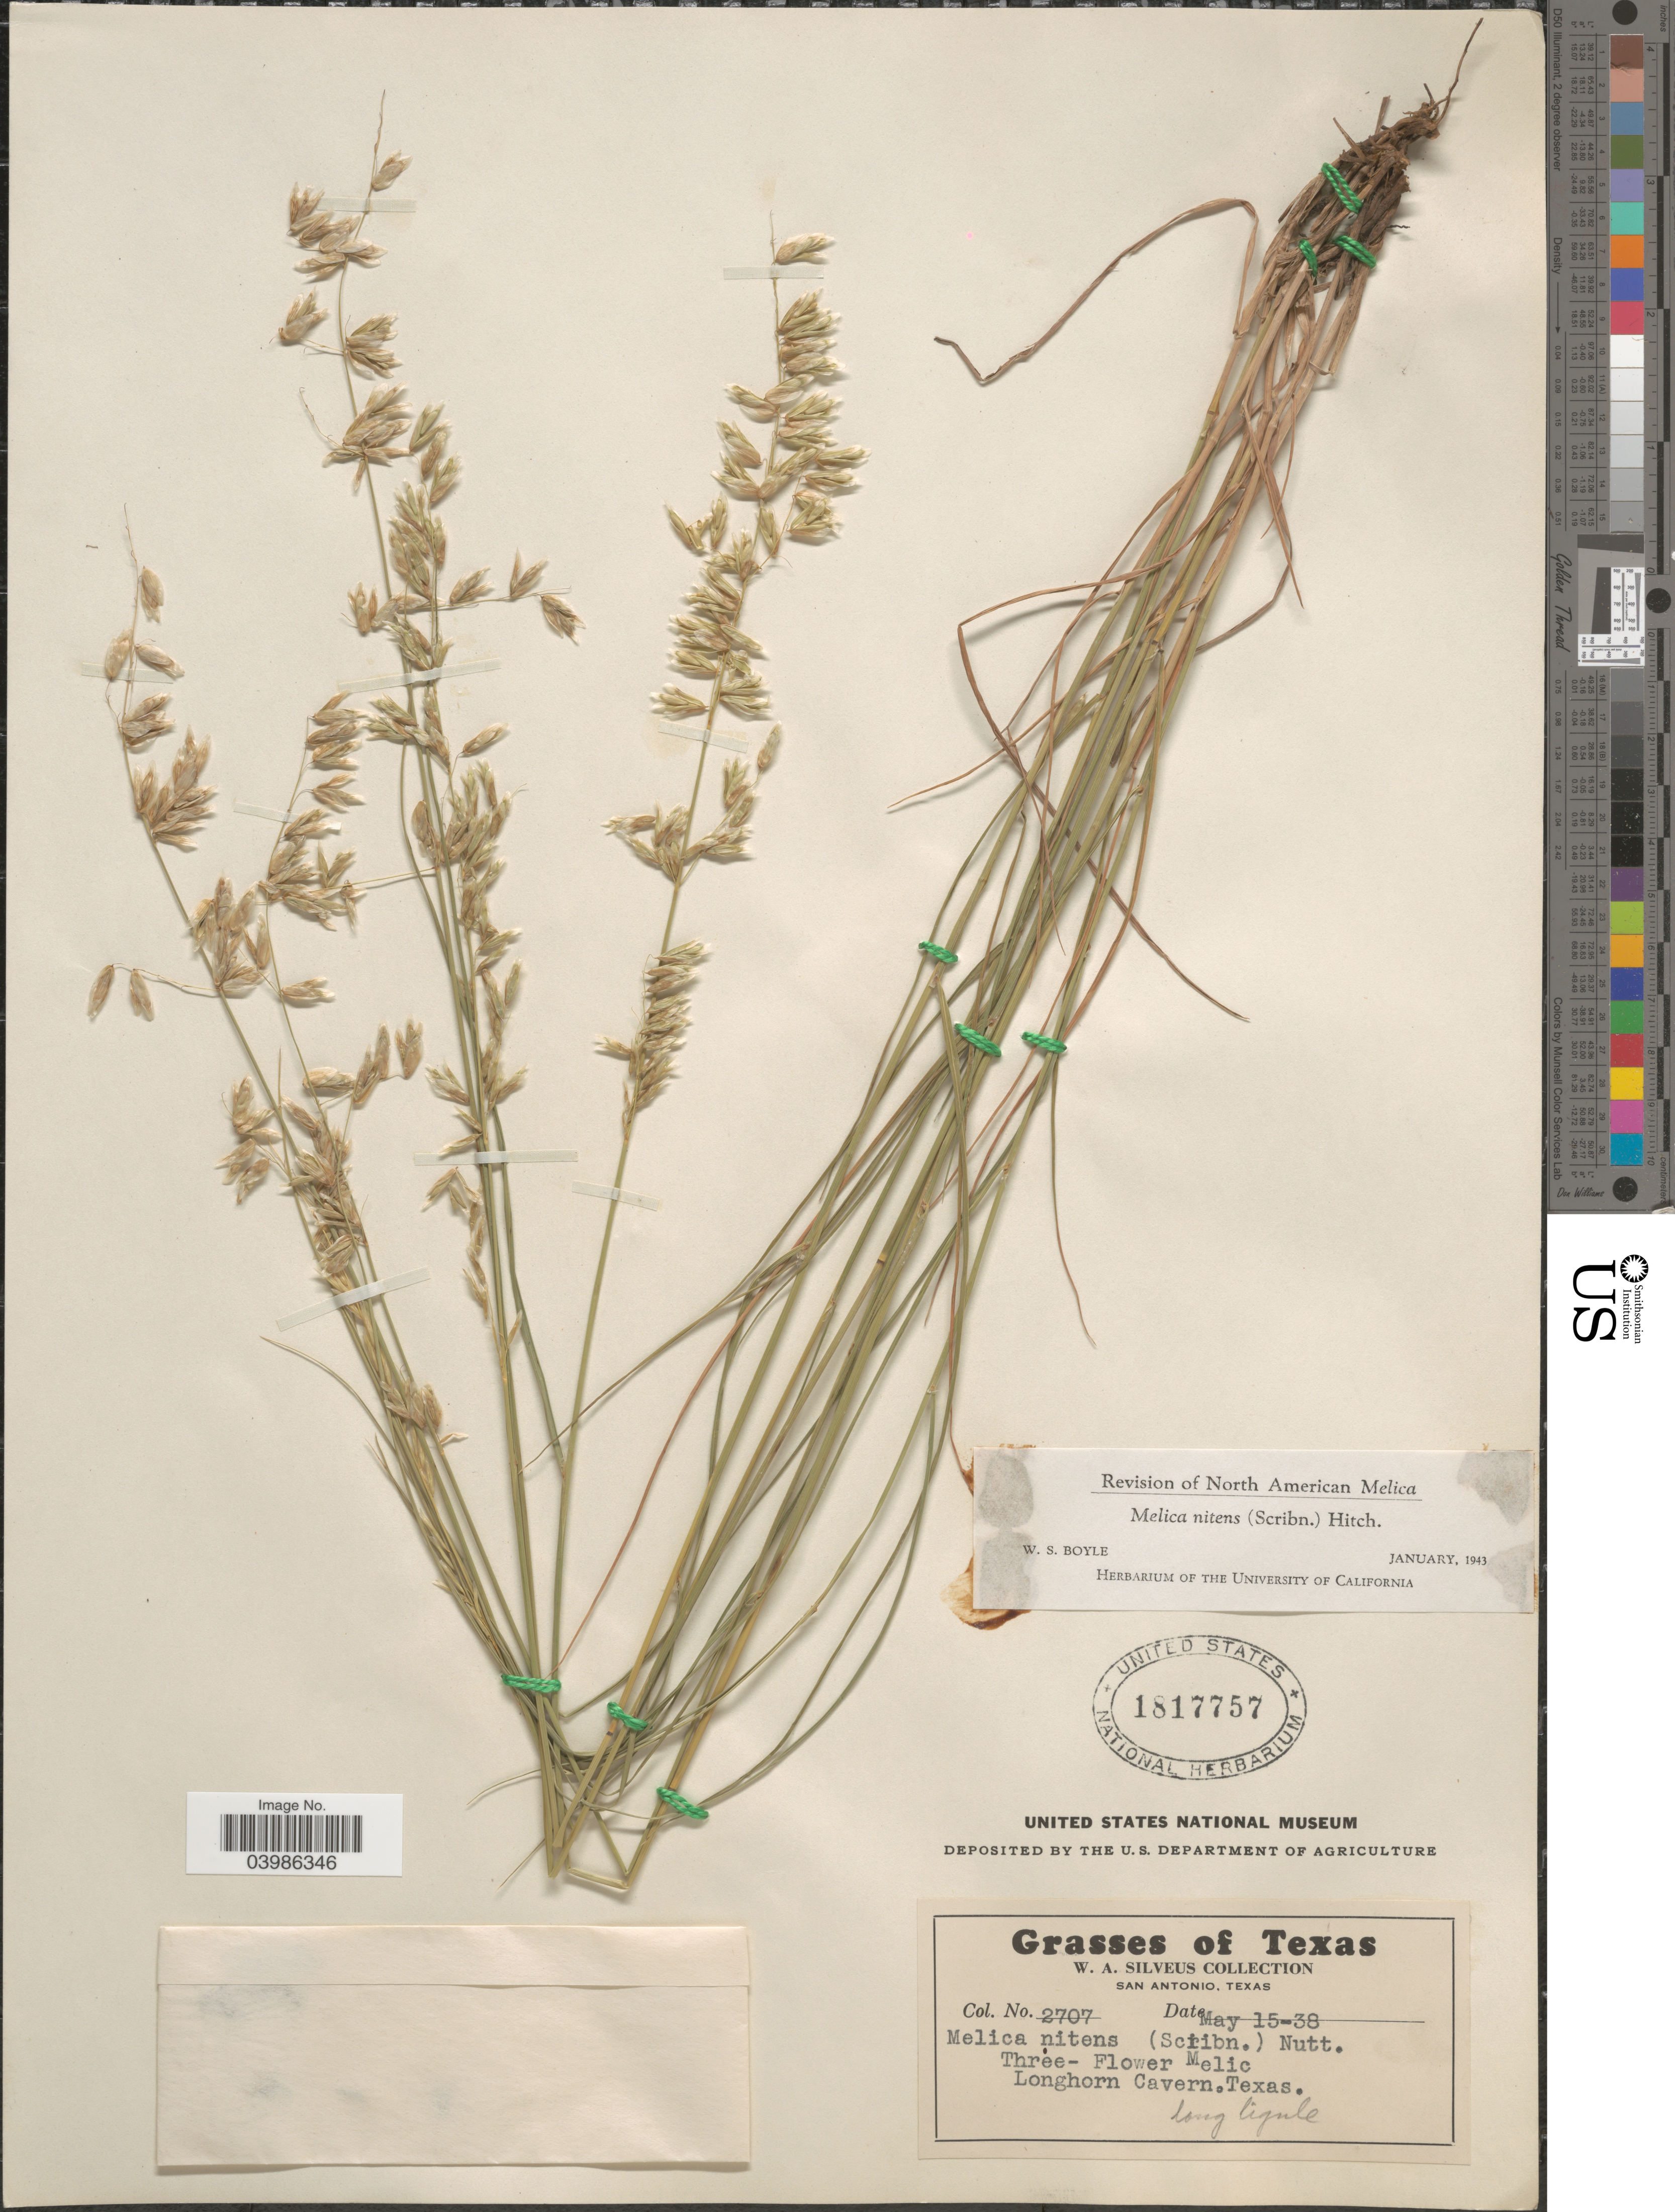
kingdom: Plantae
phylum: Tracheophyta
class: Liliopsida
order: Poales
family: Poaceae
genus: Melica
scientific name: Melica nitens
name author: (Scribn.) Nutt. ex Piper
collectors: W. Silveus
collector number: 2707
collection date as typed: Transcribed d/m/y: 15/5/38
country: United States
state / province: Texas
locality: Longhorn Cavern.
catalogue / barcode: US 1817757